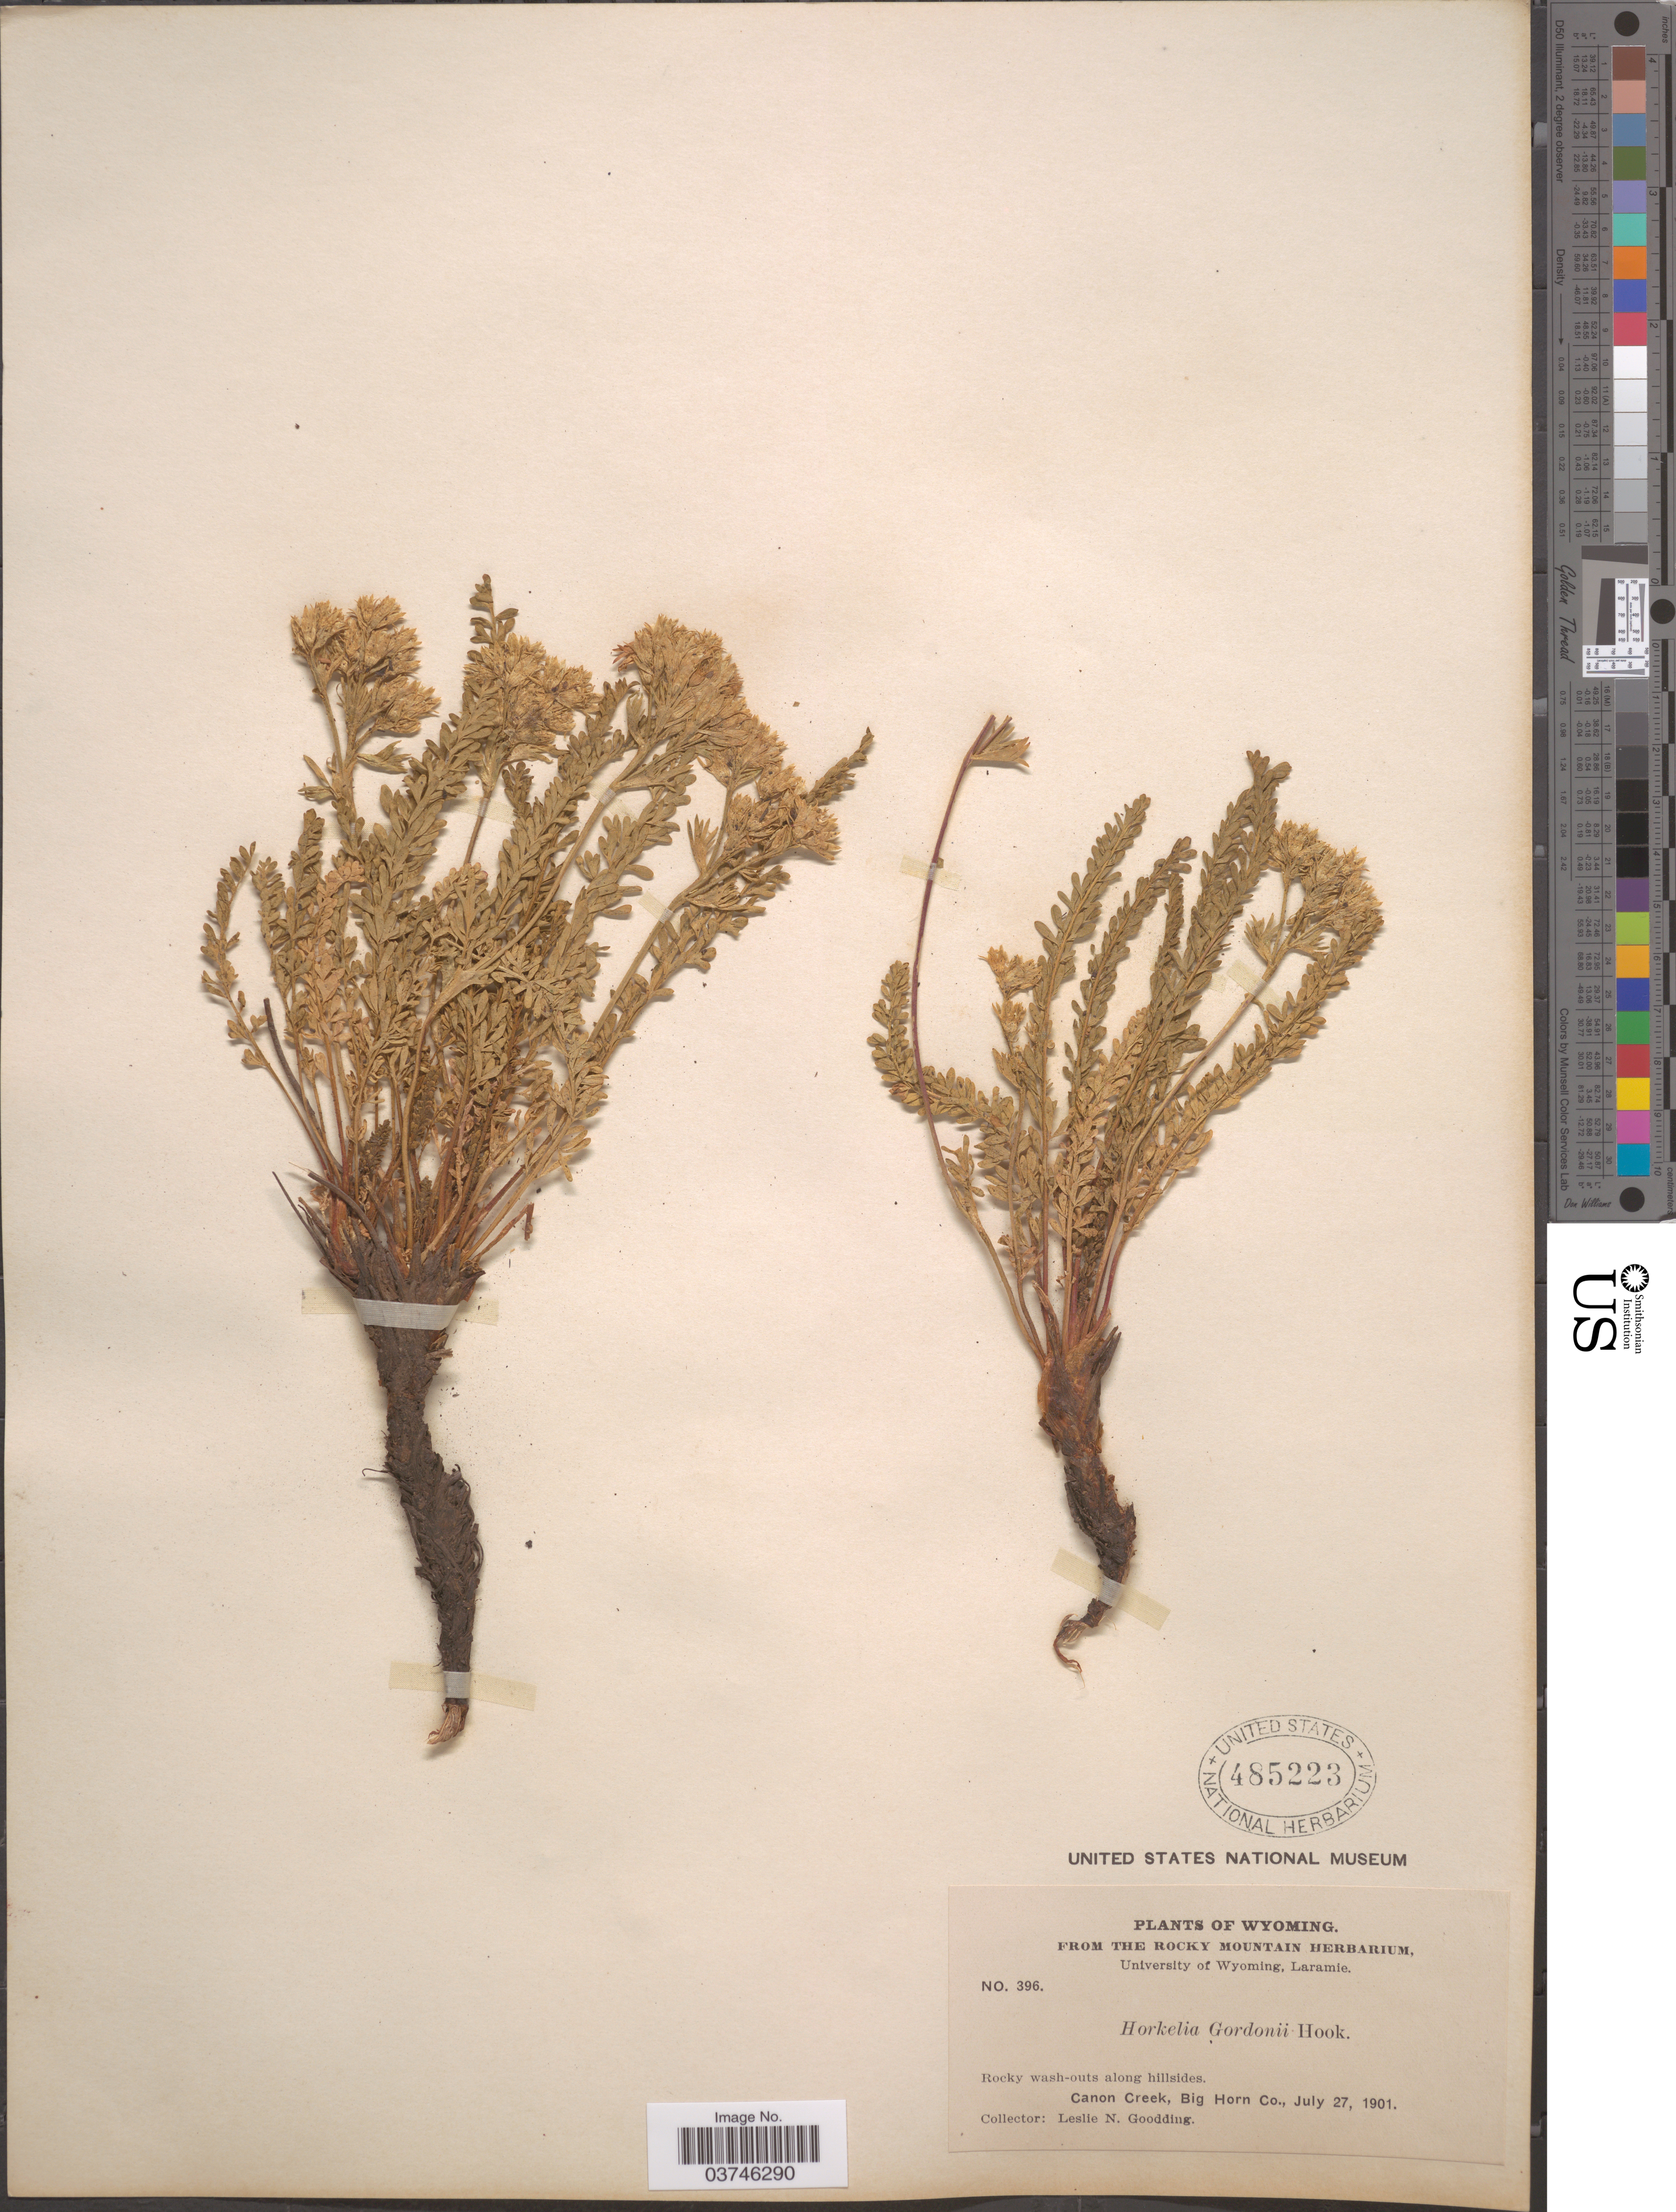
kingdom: Plantae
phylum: Tracheophyta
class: Magnoliopsida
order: Rosales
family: Rosaceae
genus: Potentilla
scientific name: Potentilla gordonii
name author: (Hook.) Greene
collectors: L. N. Goodding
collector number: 396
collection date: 1901-07-27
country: United States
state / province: Wyoming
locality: Canon Creek, Big Horn Co.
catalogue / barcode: US 485223